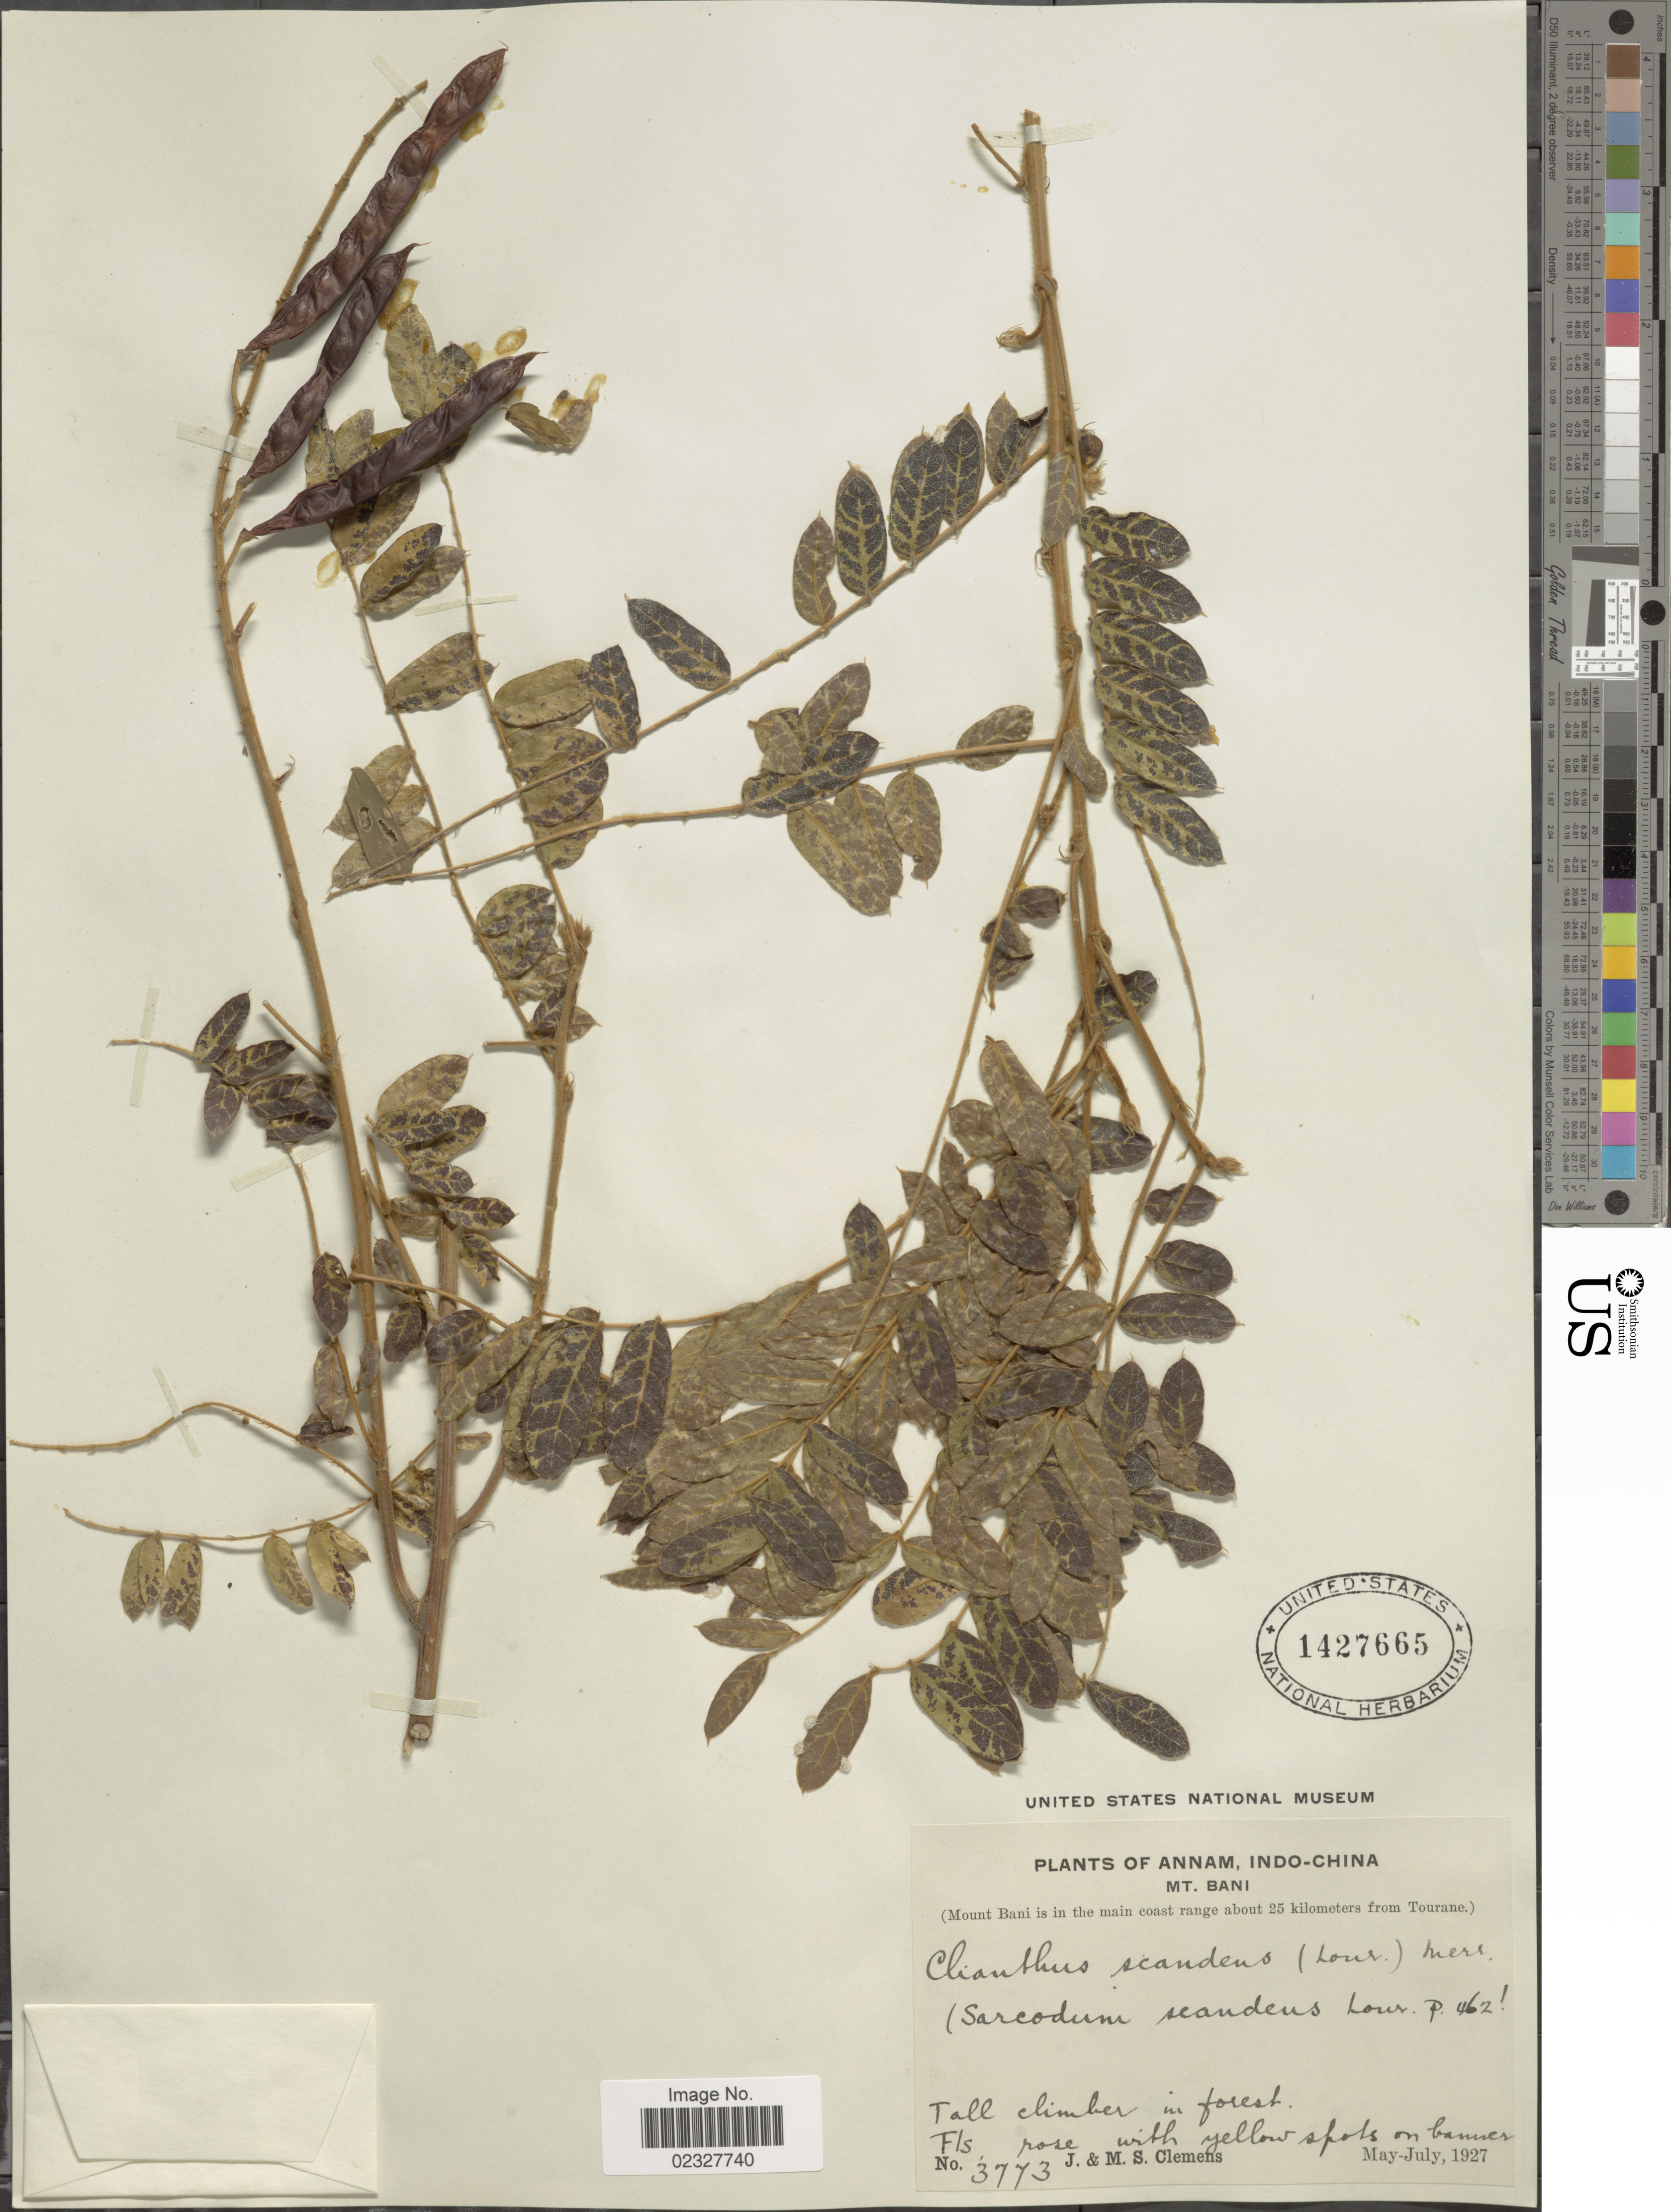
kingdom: Plantae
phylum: Tracheophyta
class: Magnoliopsida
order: Fabales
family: Fabaceae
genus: Clianthus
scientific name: Clianthus scandens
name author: (Lour.) Merr.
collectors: J. Clemens & M. S. Clemens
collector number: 3773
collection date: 1927-05/1927-07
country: Vietnam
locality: Annam, Indo-China, Mt. Bani. (Mount Bani is in the main coast range about 25 kilometers from Tourane.)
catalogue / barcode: US 1427665